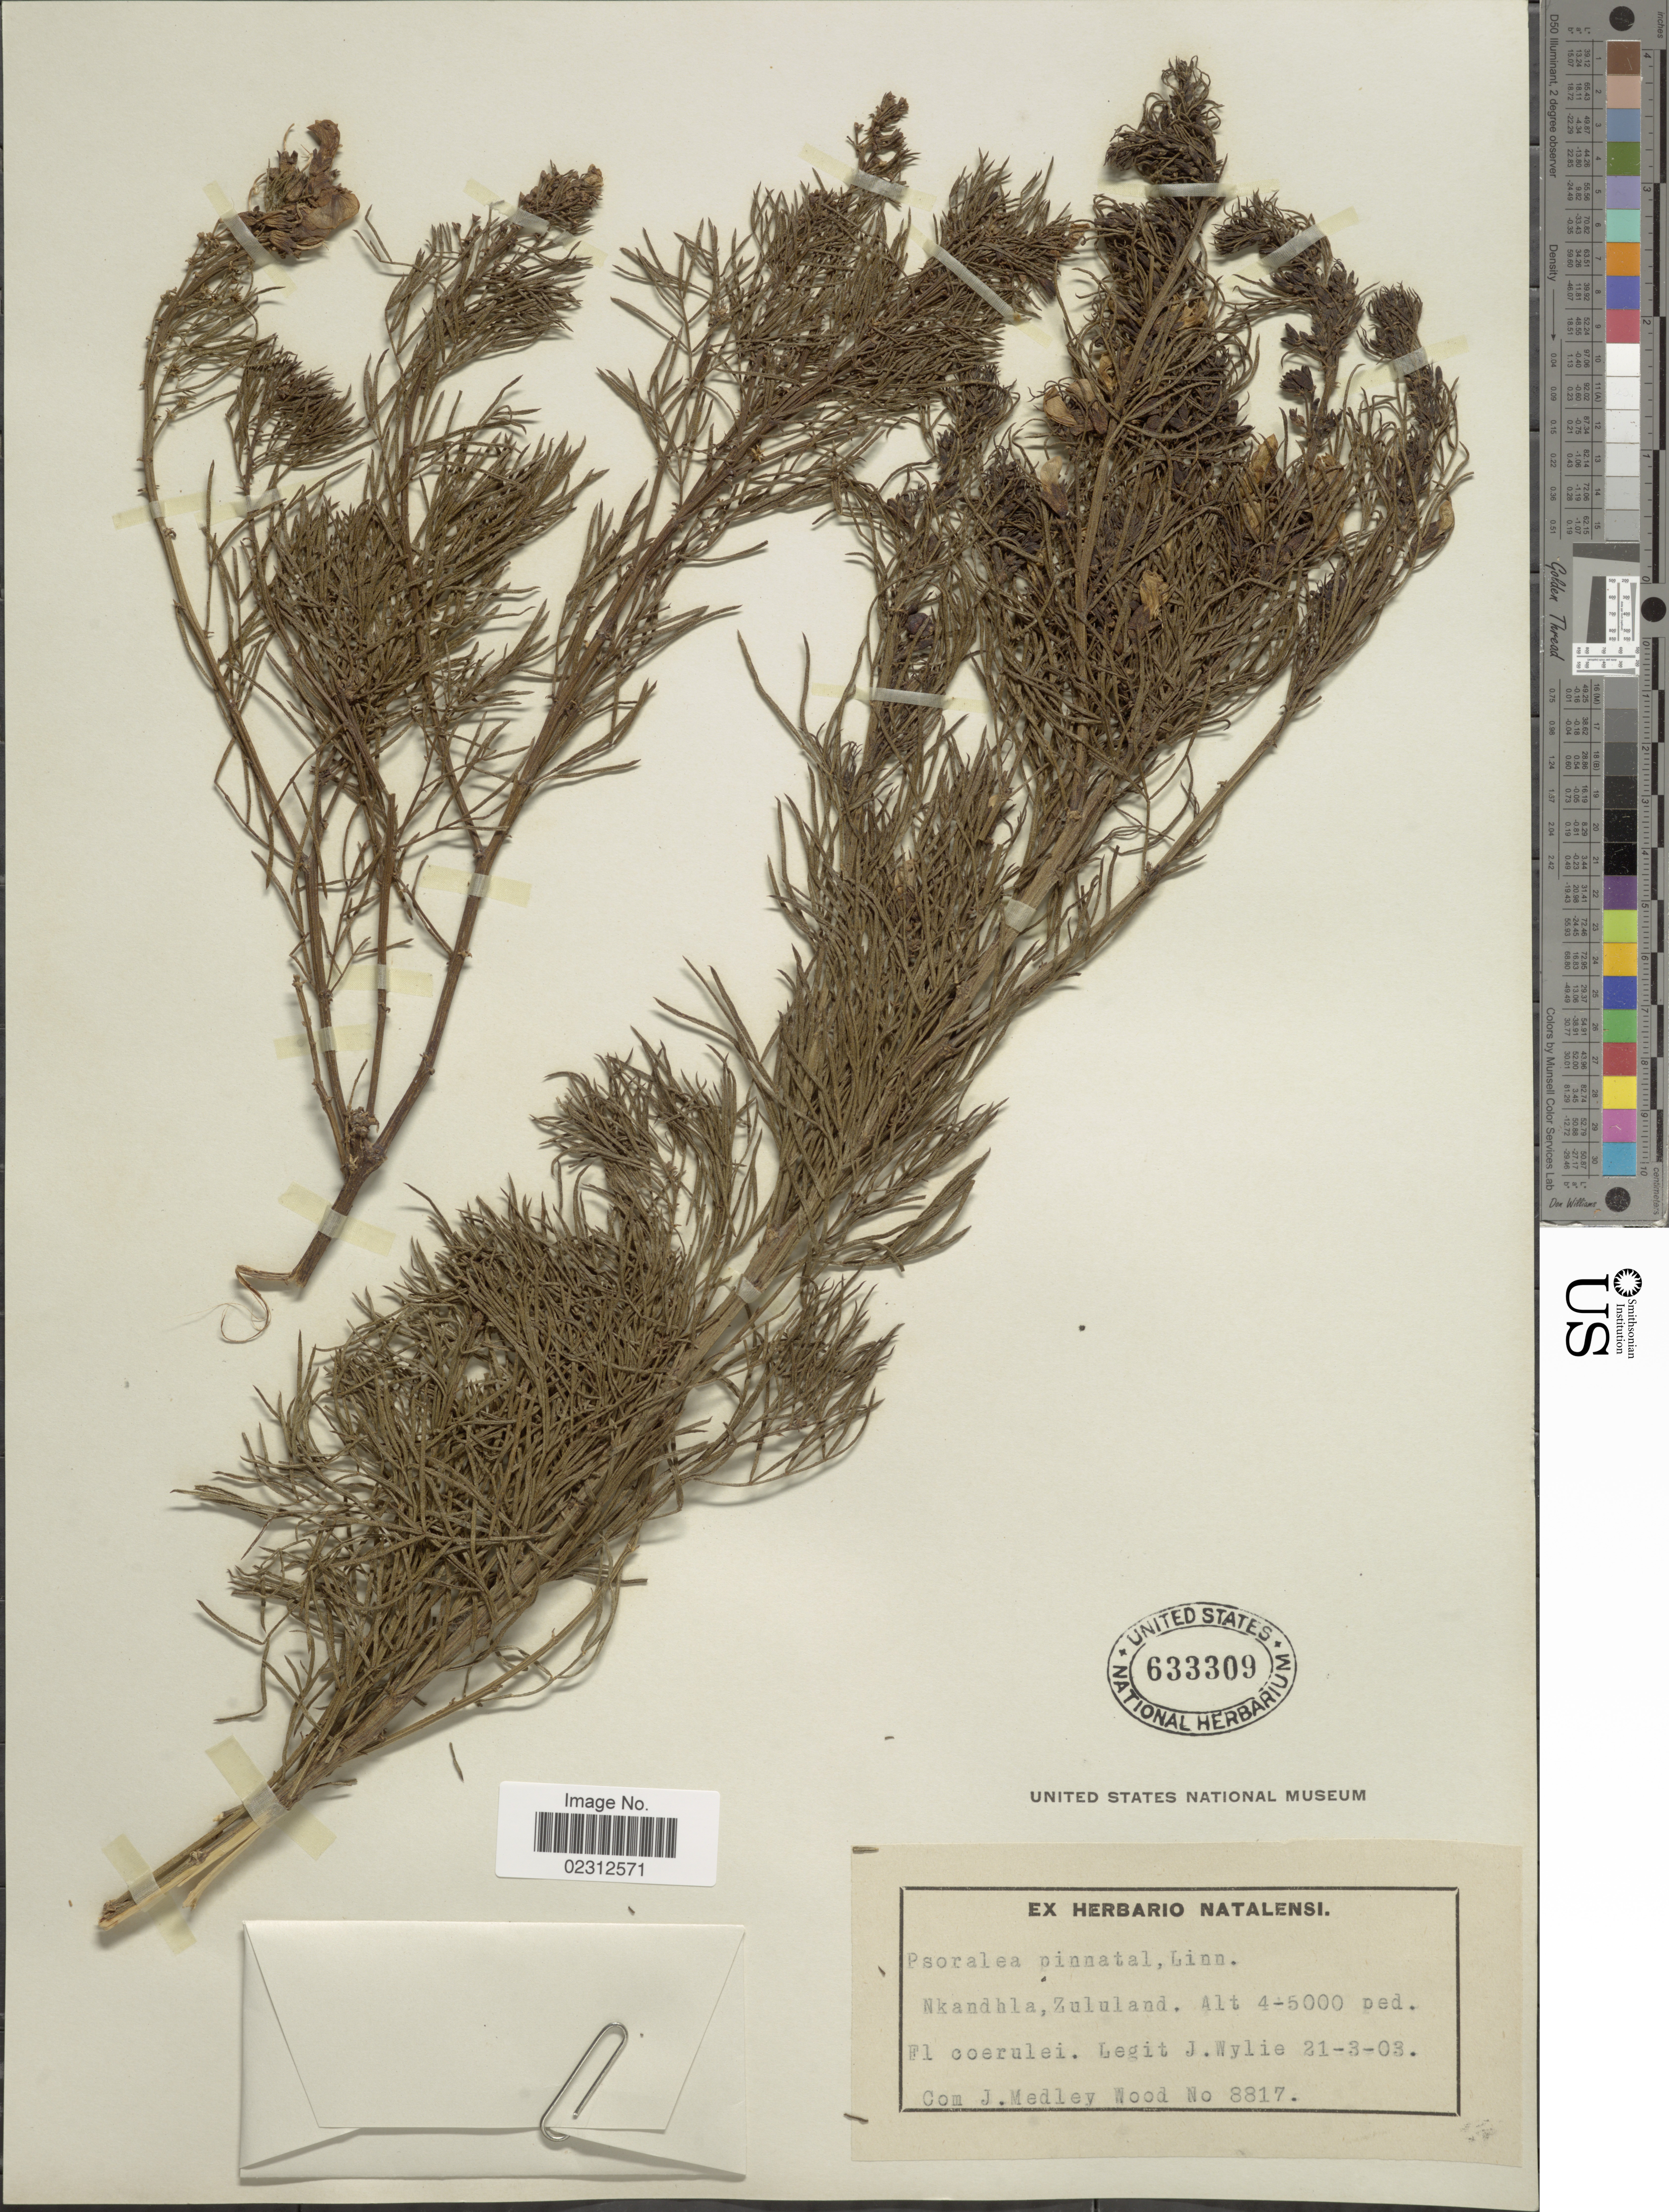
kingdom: Plantae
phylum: Tracheophyta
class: Magnoliopsida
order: Fabales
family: Fabaceae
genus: Psoralea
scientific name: Psoralea pinnata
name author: L.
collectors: J. Wylie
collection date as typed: Transcribed d/m/y: 21/3/3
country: South Africa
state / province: KwaZulu-Natal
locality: Nkandhla, Zululand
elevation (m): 1219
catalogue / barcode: US 633309